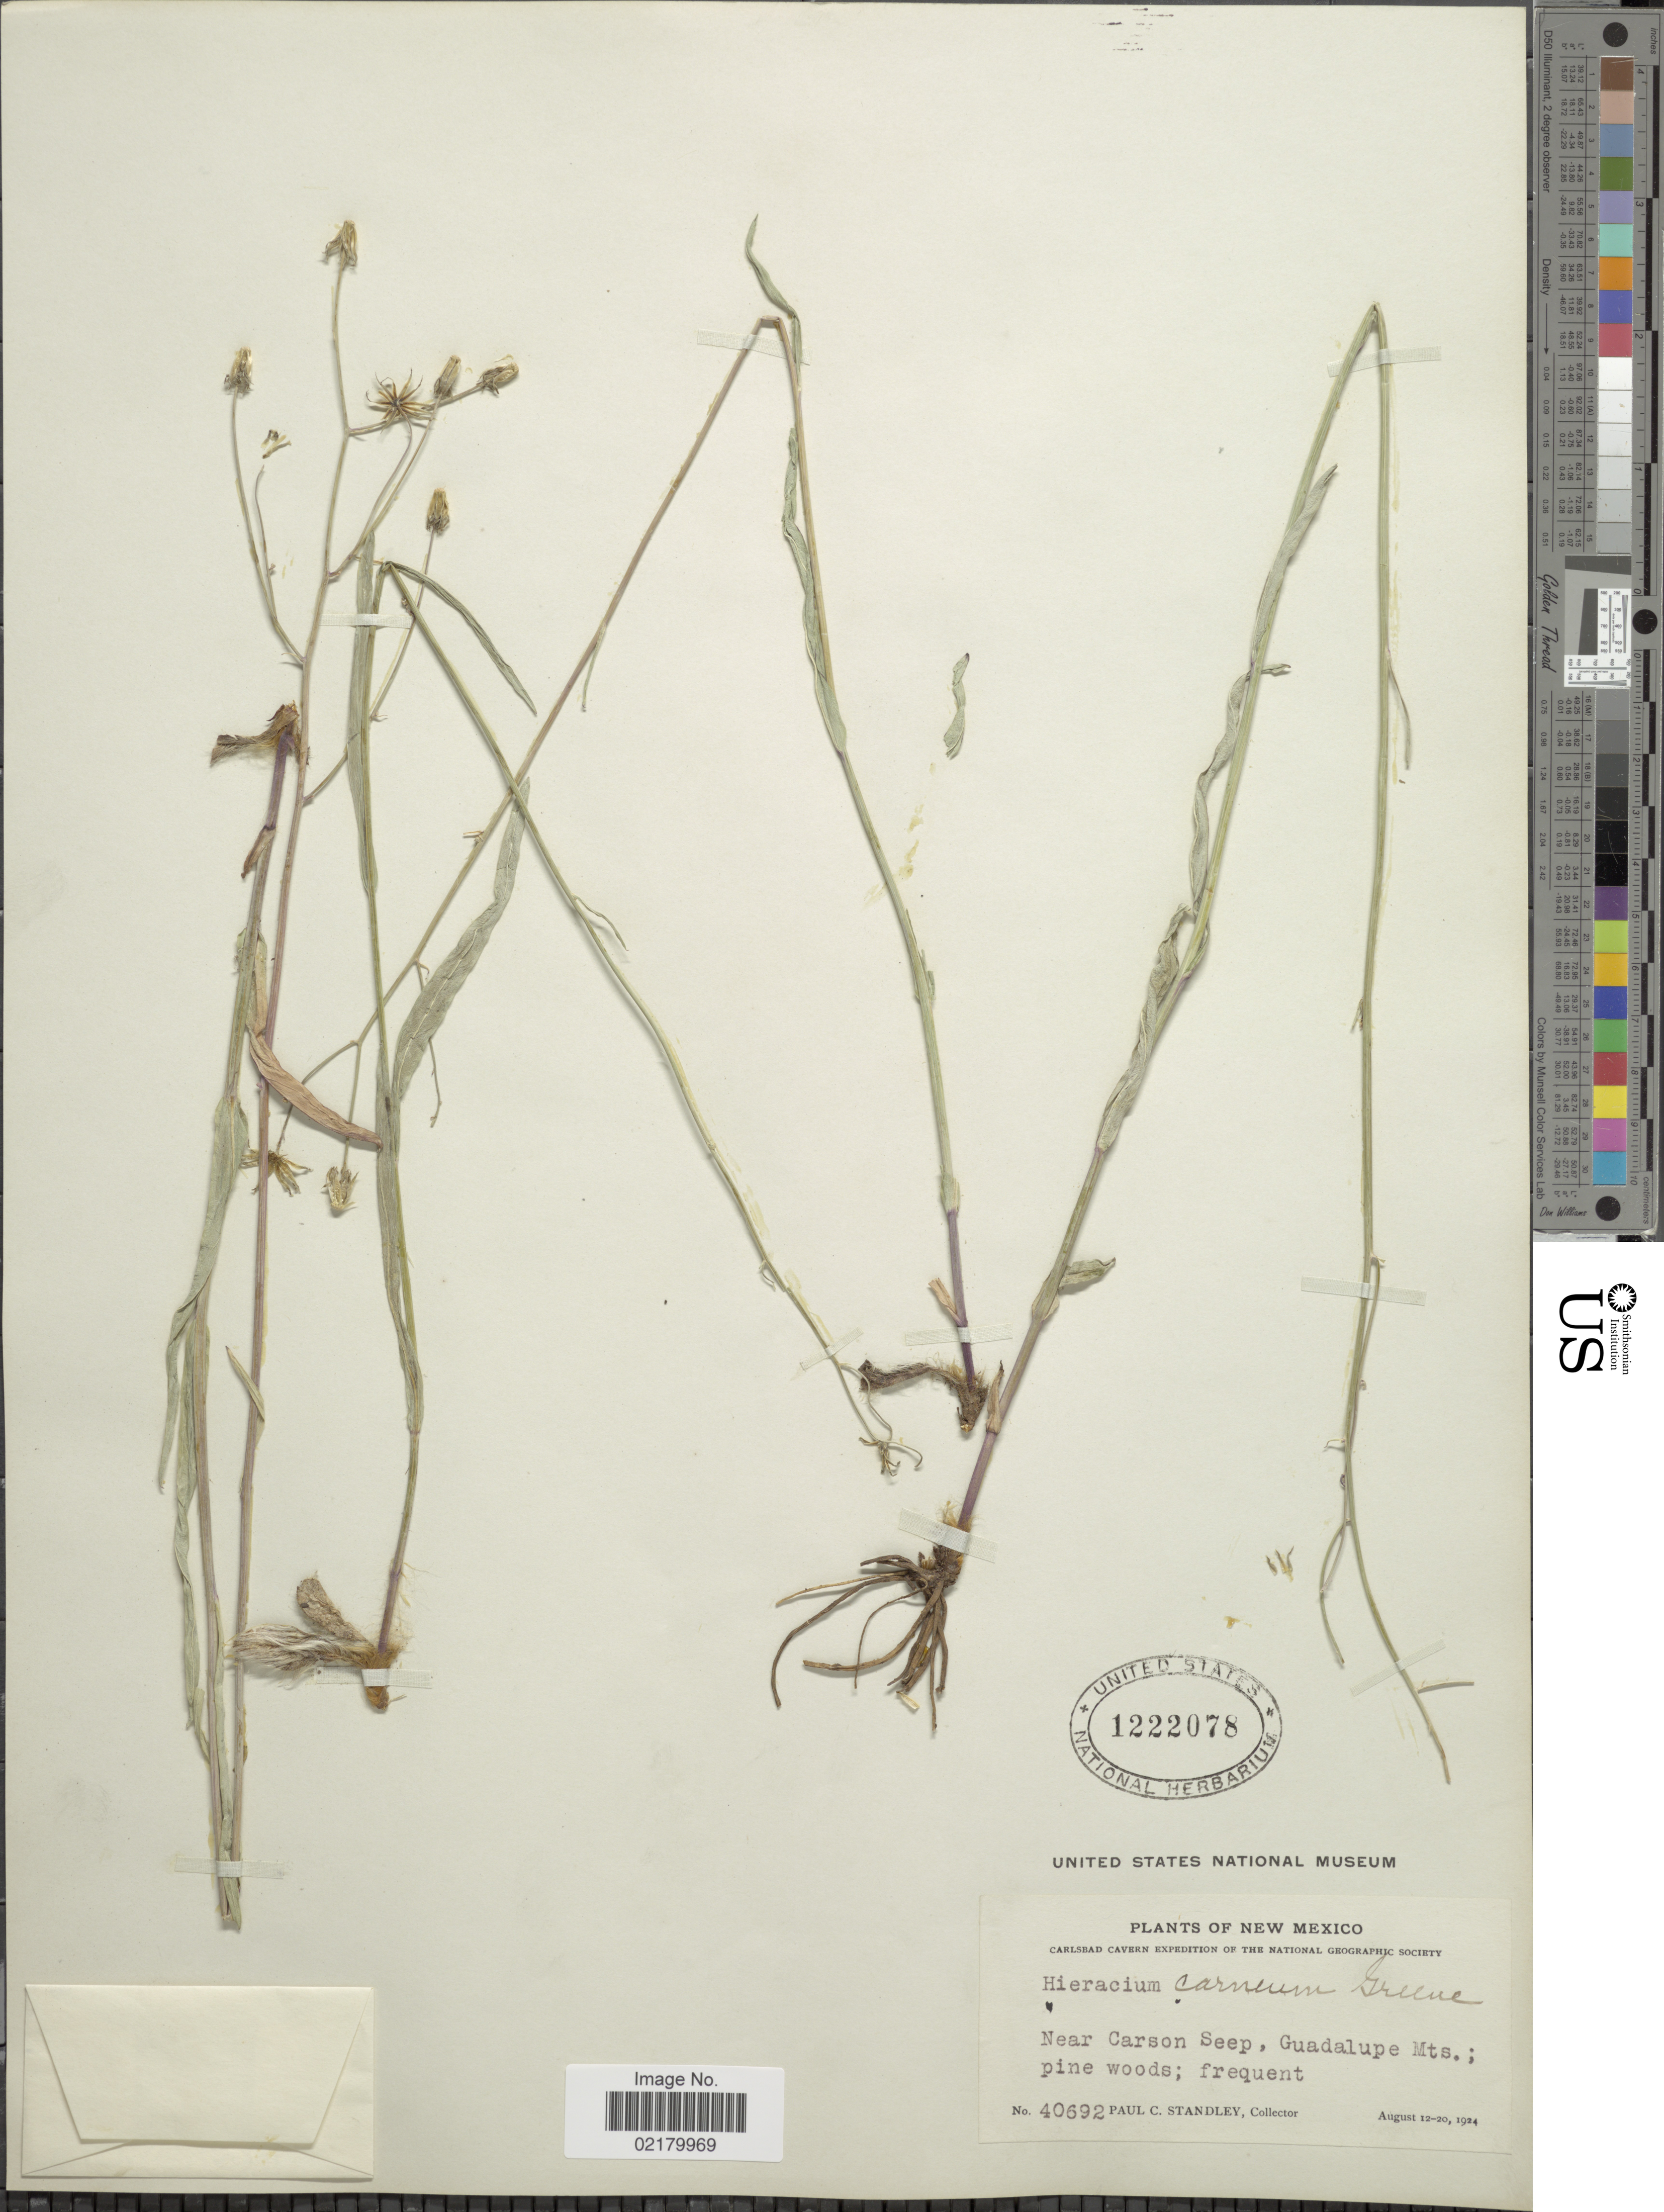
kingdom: Plantae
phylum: Tracheophyta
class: Magnoliopsida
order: Asterales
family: Asteraceae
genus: Hieracium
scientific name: Hieracium carneum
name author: Greene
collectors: P. C. Standley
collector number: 40692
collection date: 1924-08-12/1924-08-20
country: United States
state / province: New Mexico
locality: Near Carson Seep, Guadalupe Mts; pine woods; frequent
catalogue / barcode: US 1222078